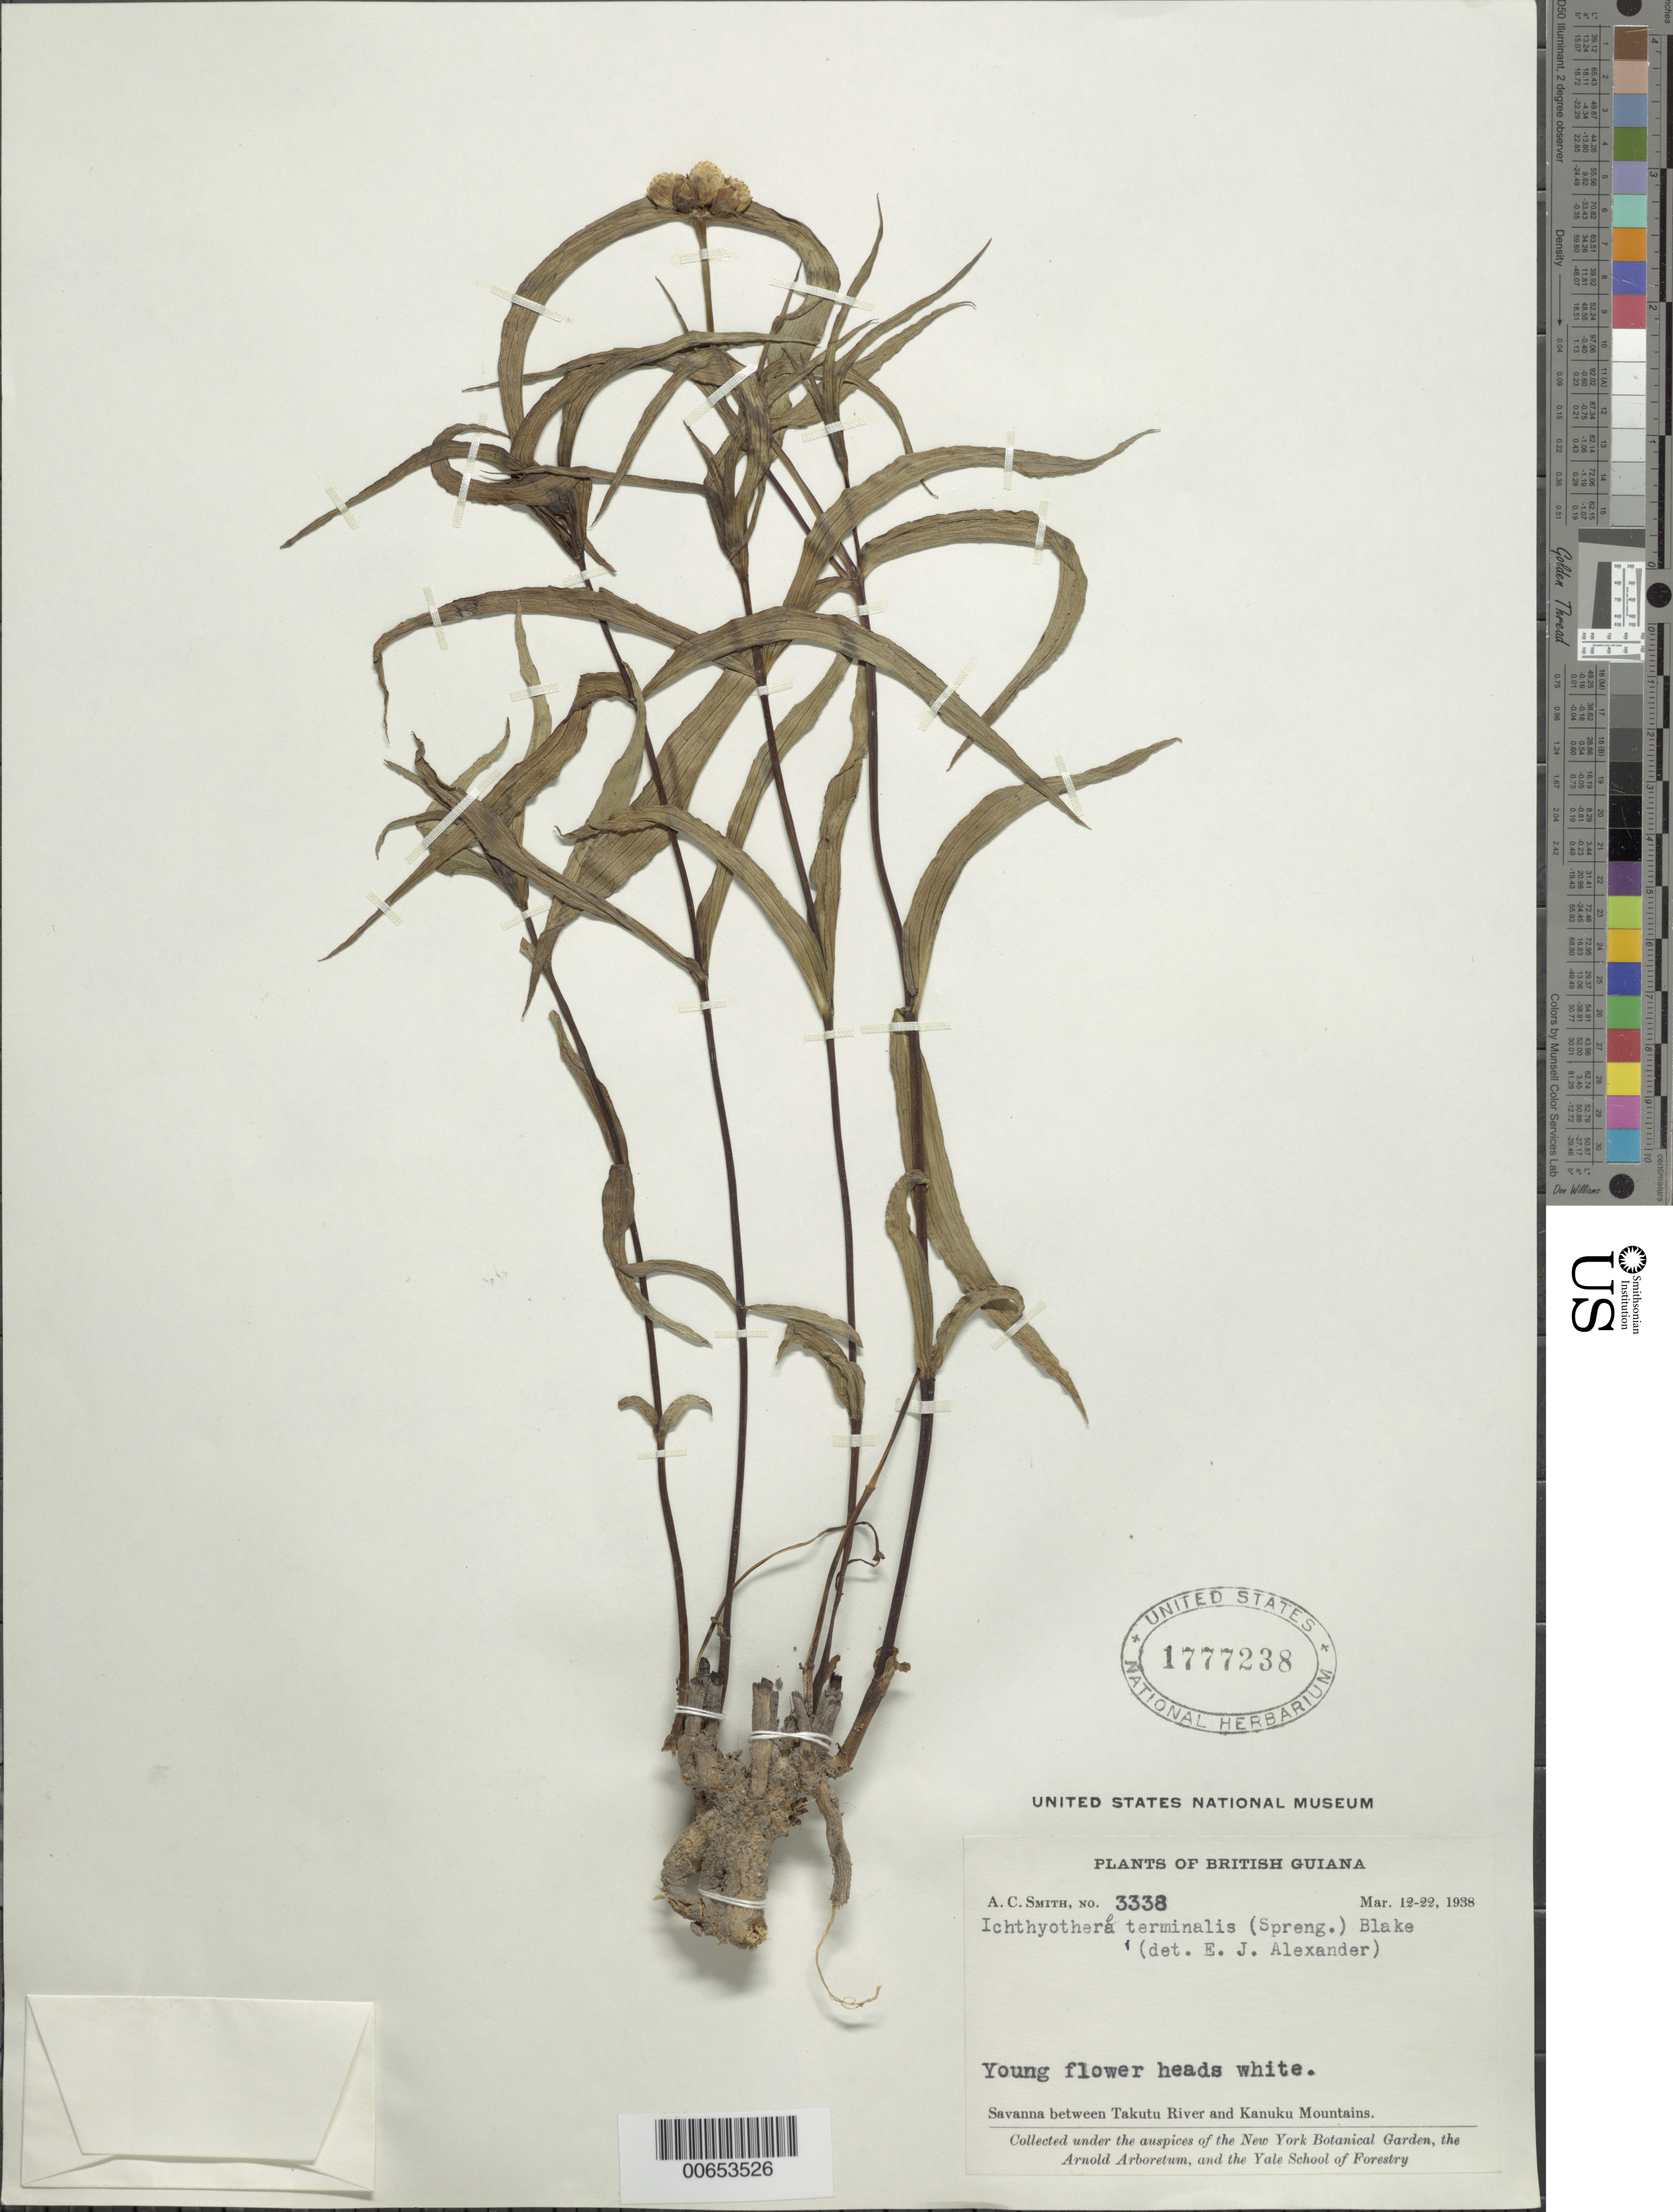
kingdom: Plantae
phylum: Tracheophyta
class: Magnoliopsida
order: Asterales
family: Asteraceae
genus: Ichthyothere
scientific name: Ichthyothere terminalis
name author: (Spreng.) S.F. Blake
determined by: Alexander, E. J.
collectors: A. C. Smith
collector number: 3338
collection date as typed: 12-Mar-38 to 22-Mar-38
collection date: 1938-03-12/1938-03-22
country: Guyana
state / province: U. Takutu-U. Essequibo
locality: Kanuku Mts., savanna betw. mts. and Takutu R.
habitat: Savanna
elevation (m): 200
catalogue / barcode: US 1777238